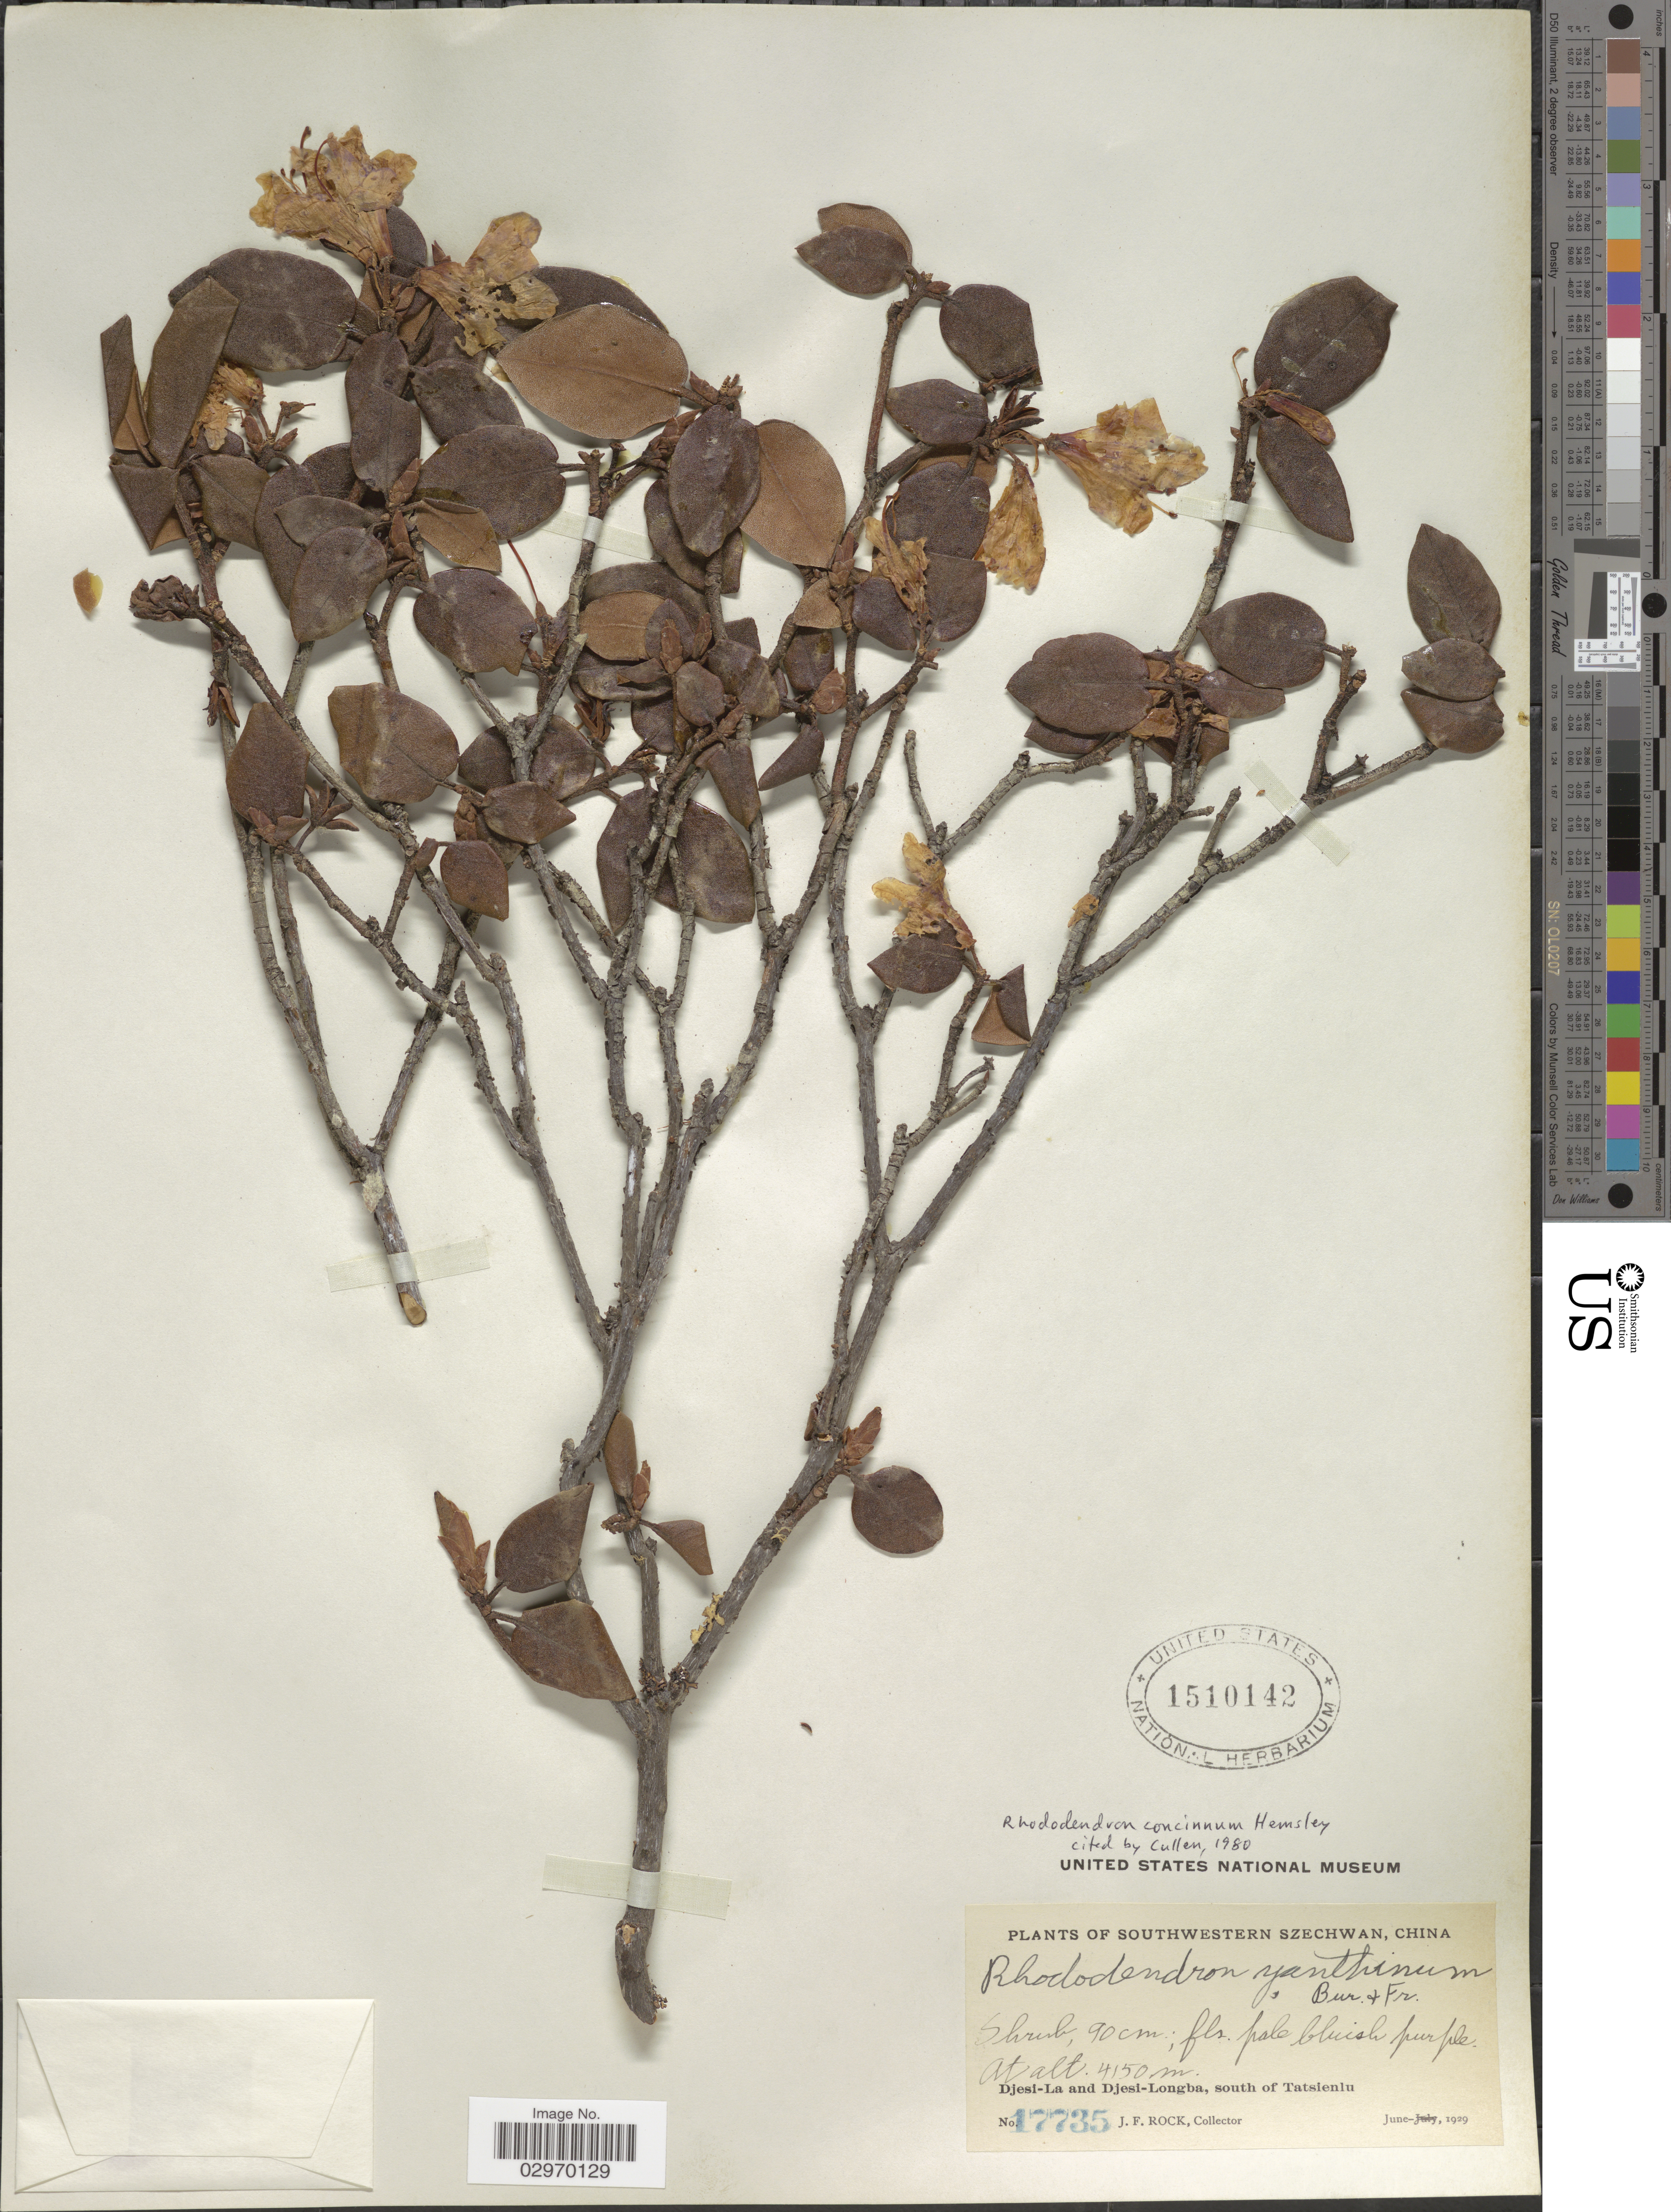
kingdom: Plantae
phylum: Tracheophyta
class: Magnoliopsida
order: Ericales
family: Ericaceae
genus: Rhododendron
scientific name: Rhododendron concinnum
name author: Hemsl.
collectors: J. Rock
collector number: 17735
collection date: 1929-06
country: China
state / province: Sichuan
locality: Southwestern Szechwan. Djesi-La and Djesi-Longba, south of Tatsienlu.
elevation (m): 4150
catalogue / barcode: US 1510142